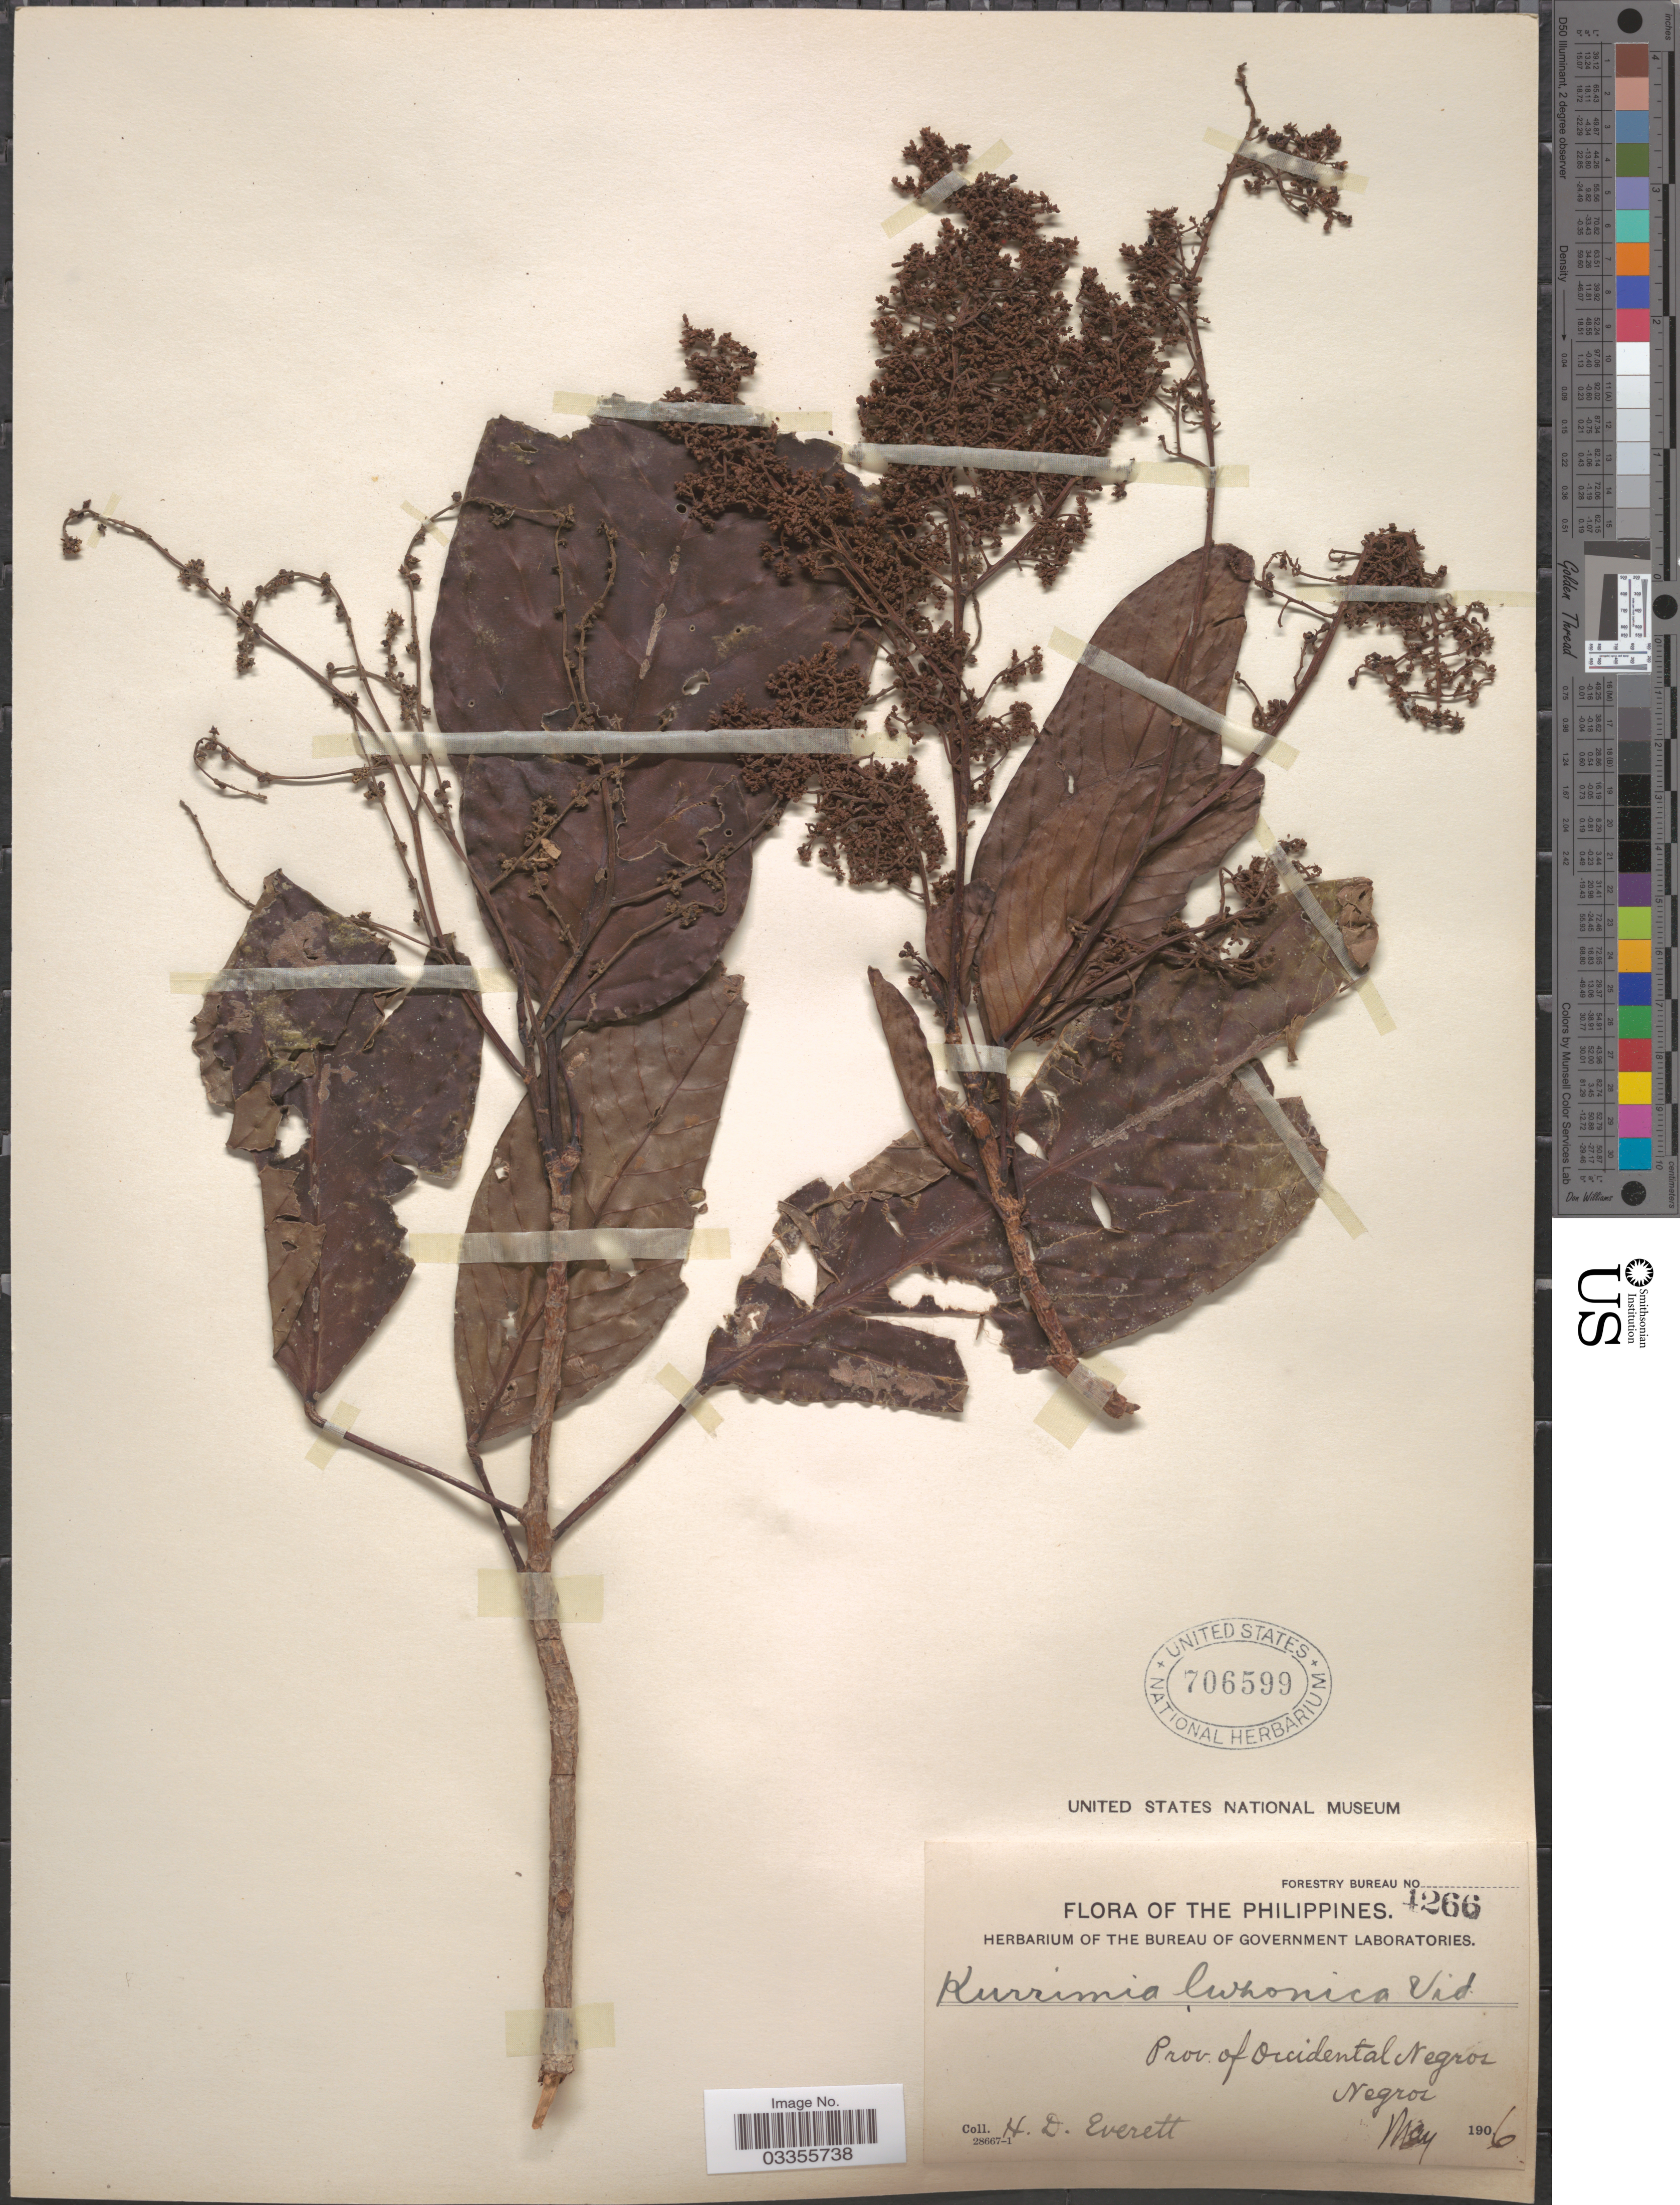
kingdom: Plantae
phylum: Tracheophyta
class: Magnoliopsida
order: Malpighiales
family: Centroplacaceae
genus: Bhesa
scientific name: Bhesa paniculata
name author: (Wall.) Arn.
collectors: H. Everett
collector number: Forestry Bureau 1266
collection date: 1906-05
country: Philippines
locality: Prov. of Occidental Negros. Negros.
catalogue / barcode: US 706599